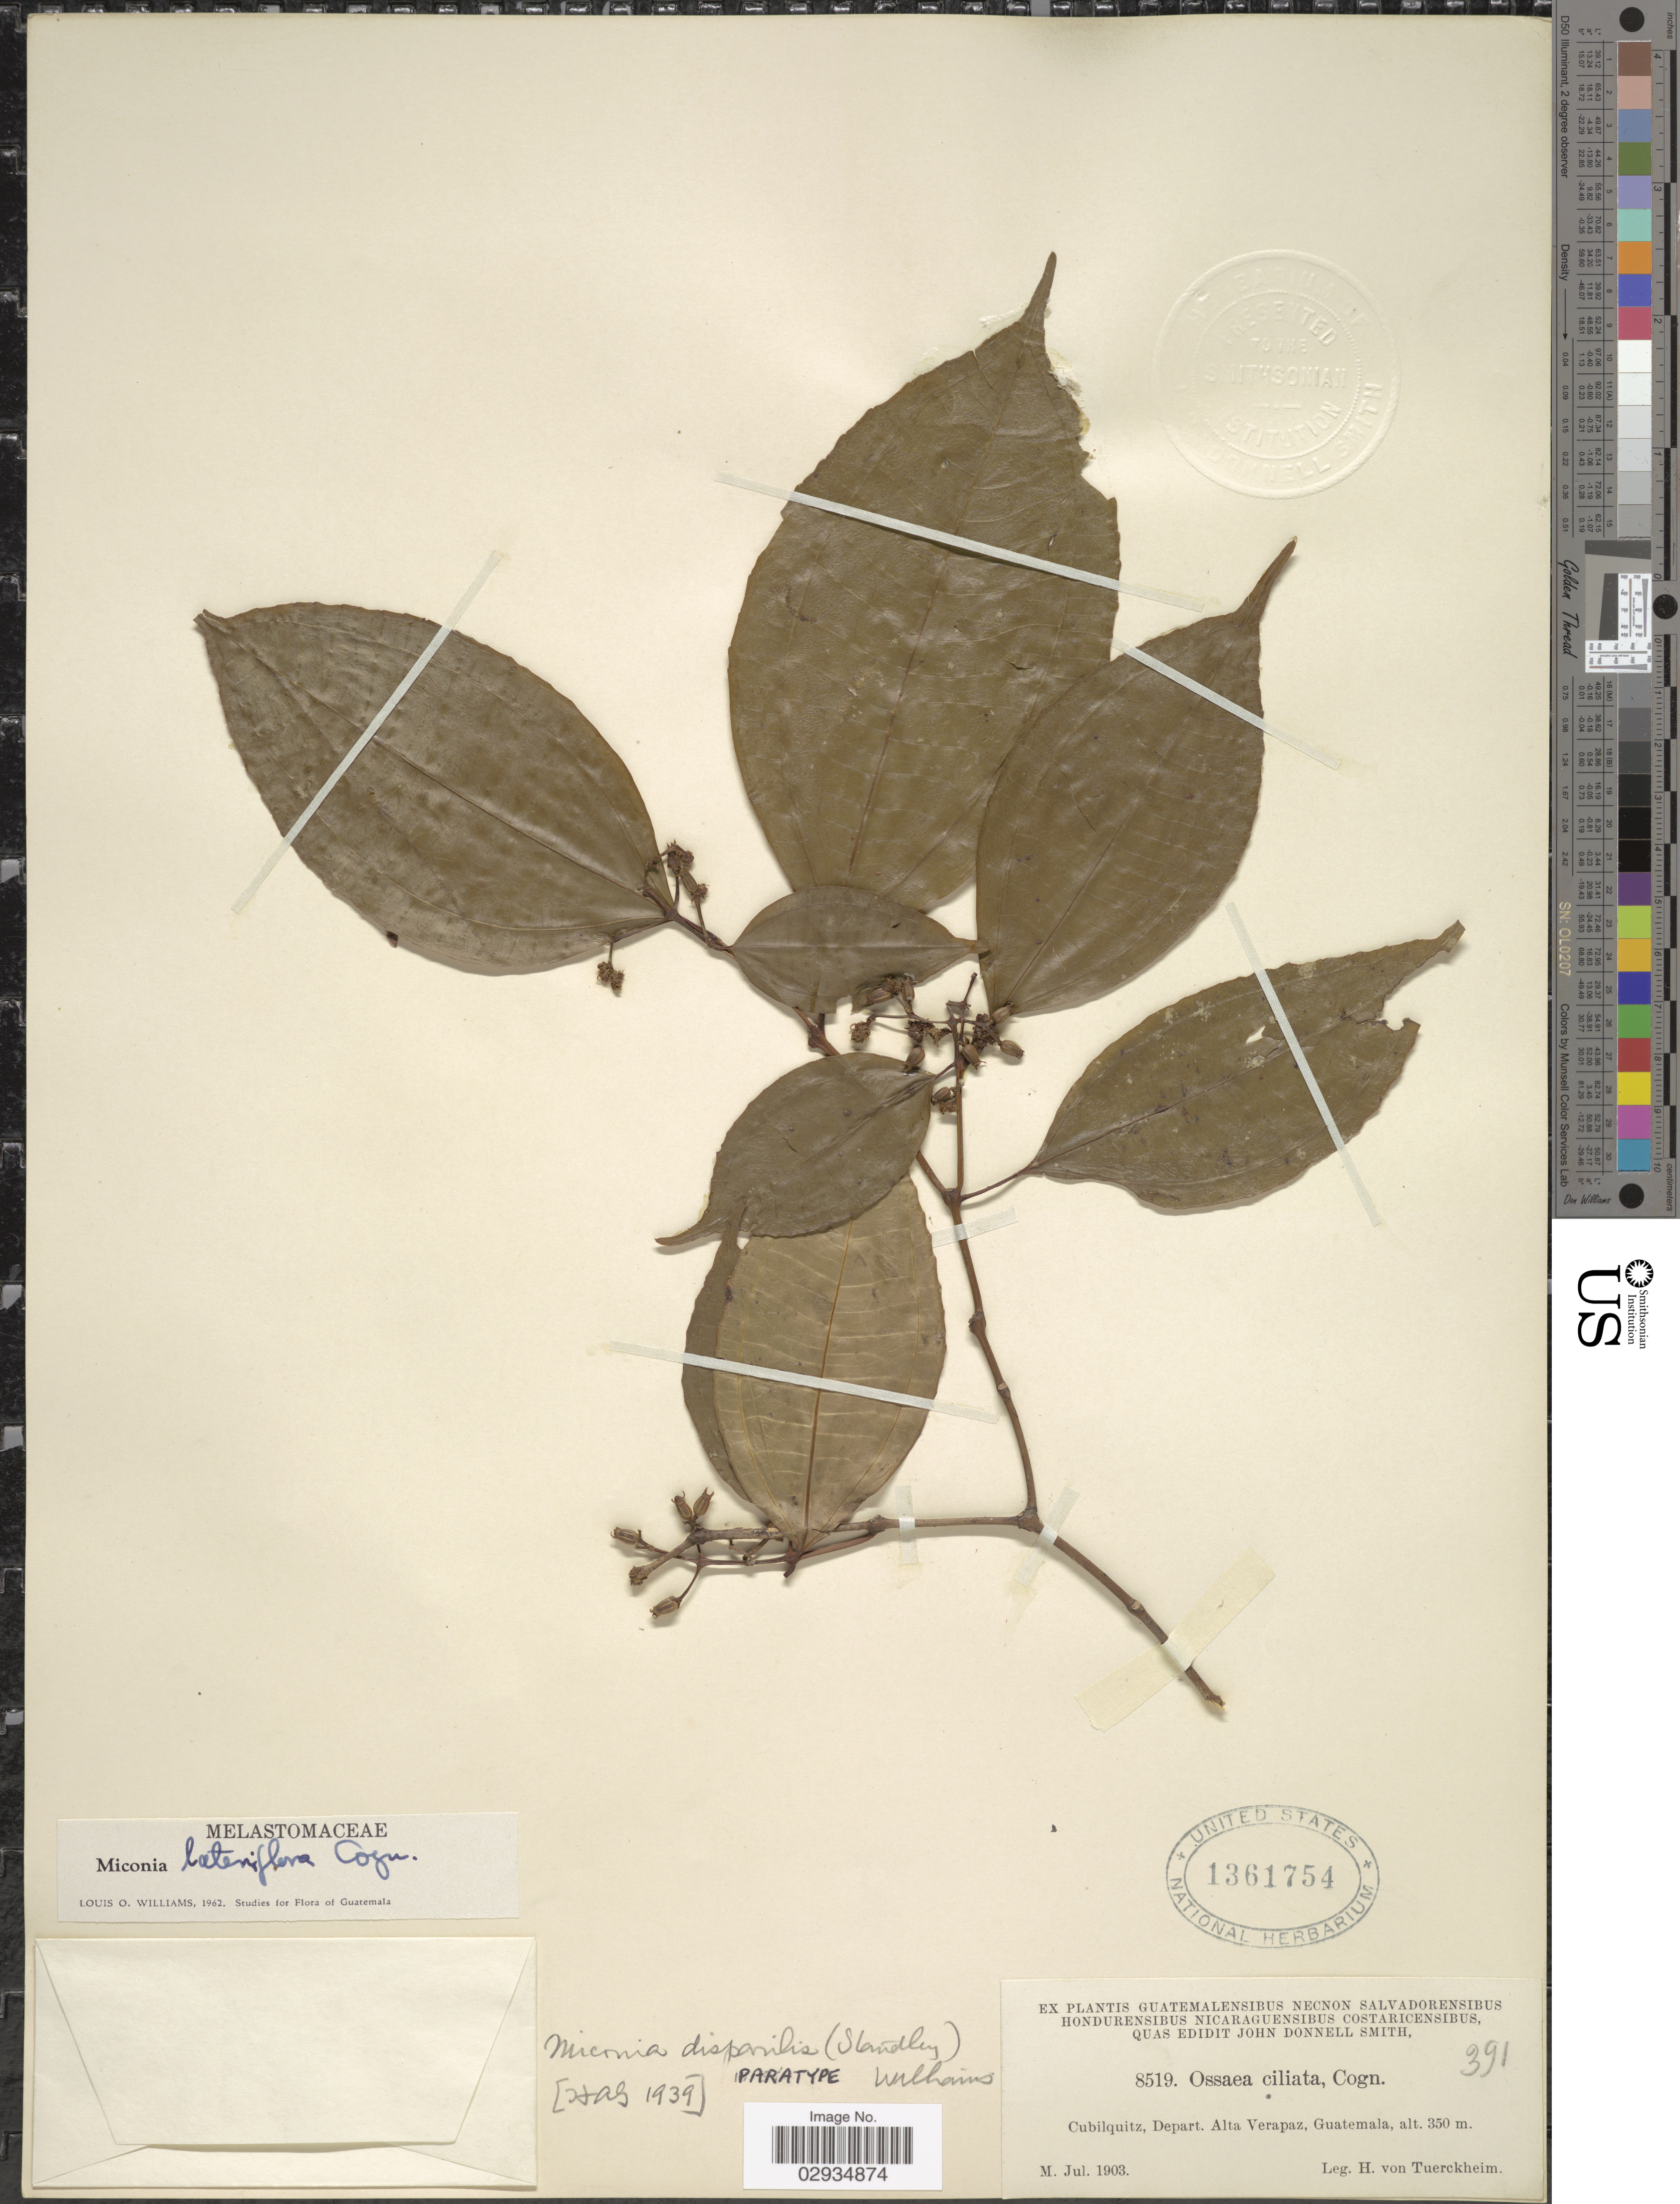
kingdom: Plantae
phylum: Tracheophyta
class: Magnoliopsida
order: Myrtales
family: Melastomataceae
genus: Miconia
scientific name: Miconia lateriflora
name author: Cogn.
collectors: H. von Türckheim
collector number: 8519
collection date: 1903-07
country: Guatemala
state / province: Alta Verapaz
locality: Cubilquitz, Depart. Alta Verapaz.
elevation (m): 350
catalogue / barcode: US 1361754